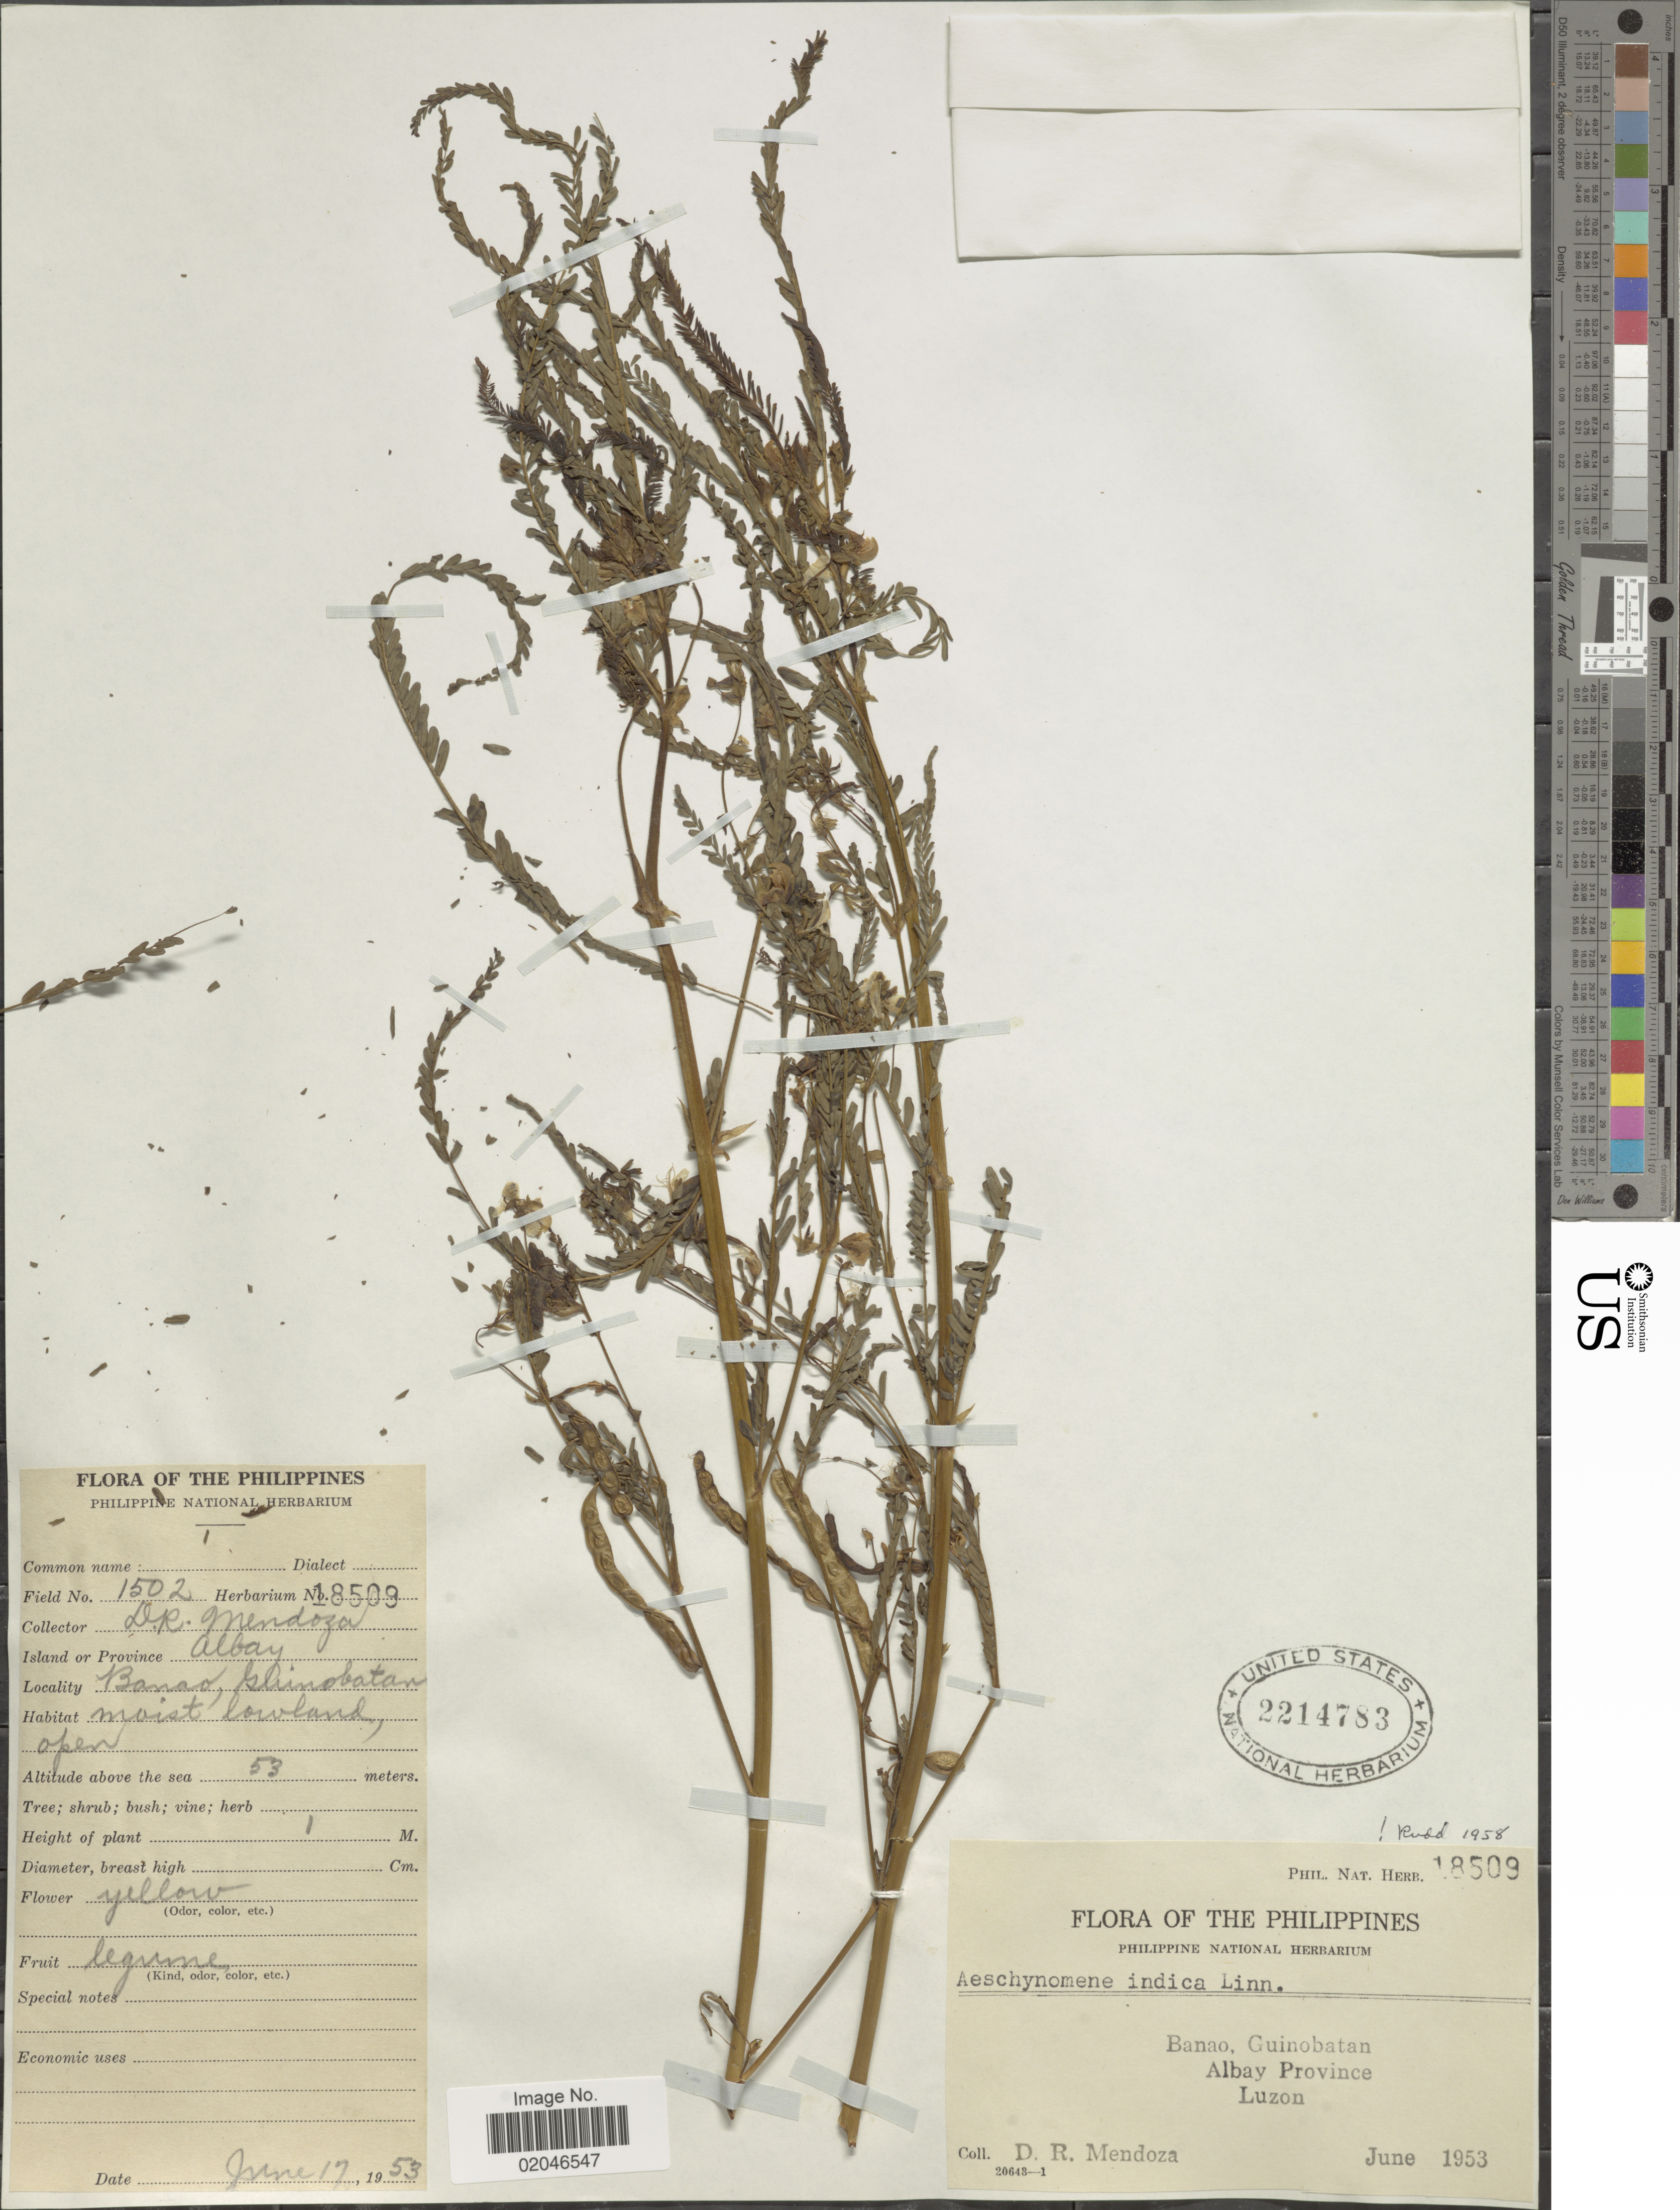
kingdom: Plantae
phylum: Tracheophyta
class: Magnoliopsida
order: Fabales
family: Fabaceae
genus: Aeschynomene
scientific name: Aeschynomene indica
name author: L.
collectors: D. Mendoza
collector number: Phil. Nat. Herb. 18509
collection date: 1953-06-17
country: Philippines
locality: Banao, Guinobatan, Albay Province, Luzon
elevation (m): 53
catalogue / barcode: US 2214783